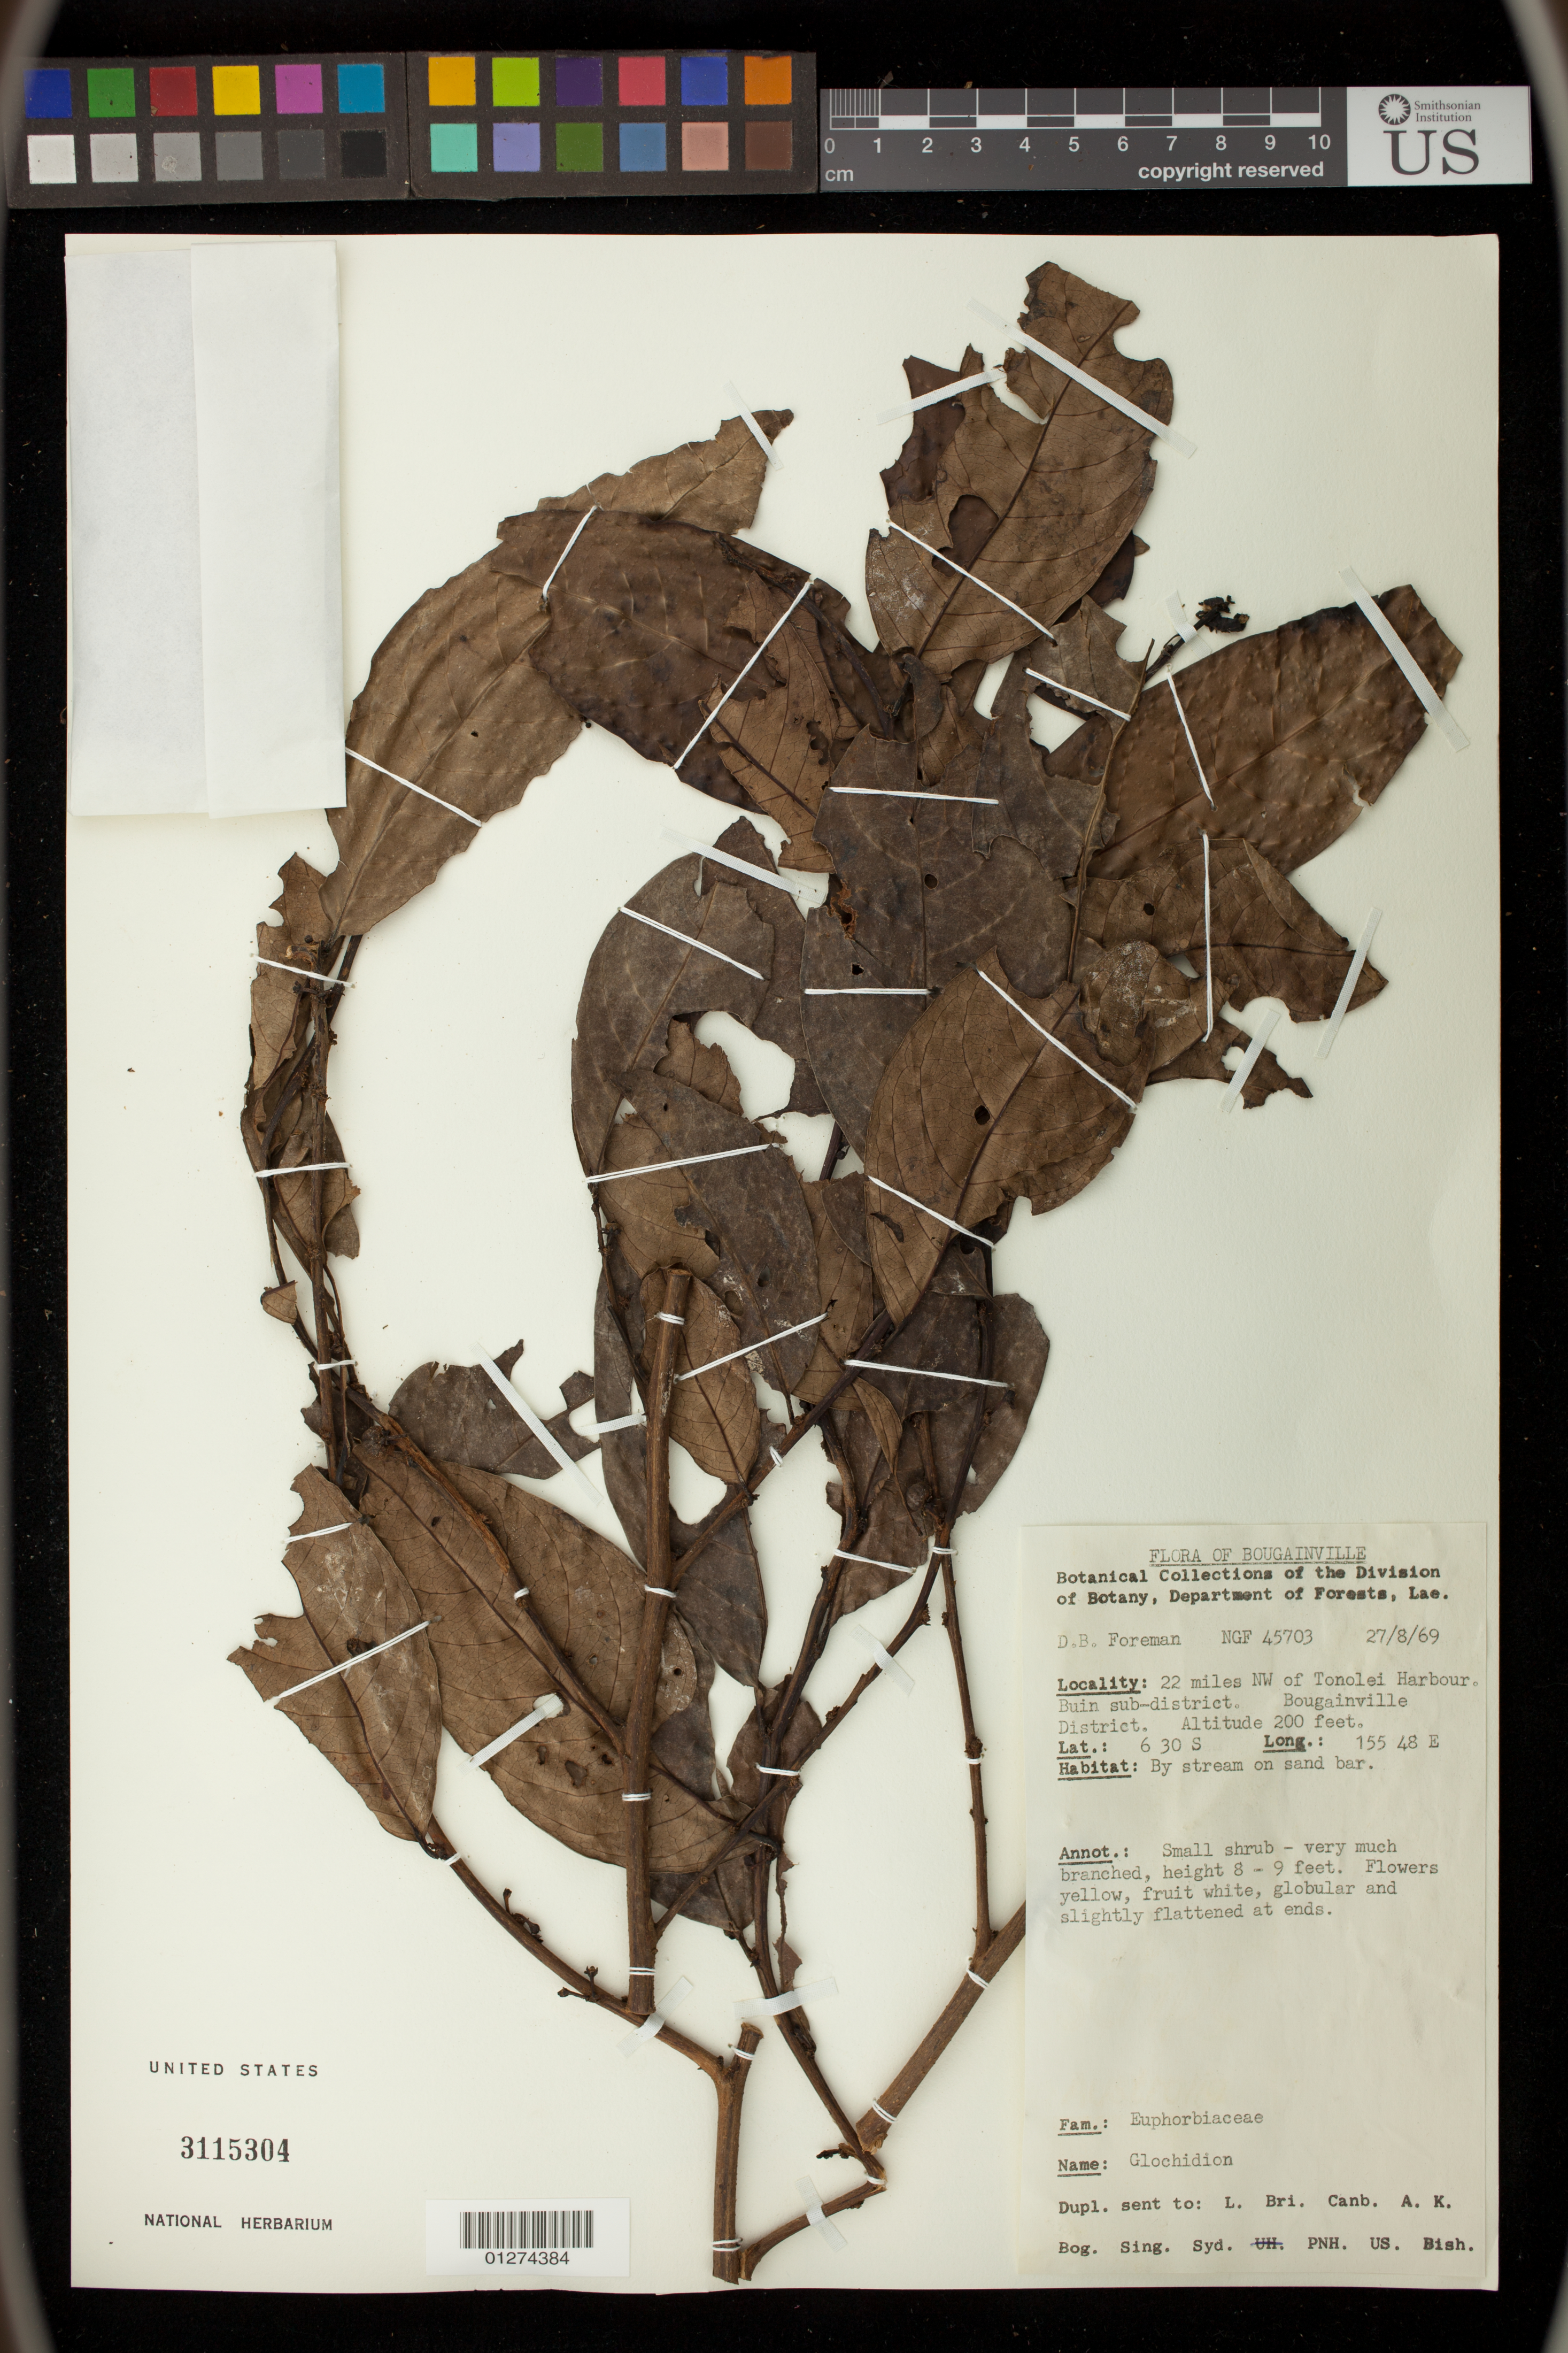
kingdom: Plantae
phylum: Tracheophyta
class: Magnoliopsida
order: Malpighiales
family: Phyllanthaceae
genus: Glochidion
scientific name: Glochidion sp.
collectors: D. Foreman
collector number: NGF 45703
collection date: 1969-08-27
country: Papua New Guinea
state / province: Bougainville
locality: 22 miles NW of Tonolei Harbour. Buin sub-district.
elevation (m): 61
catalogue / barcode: US 3115304